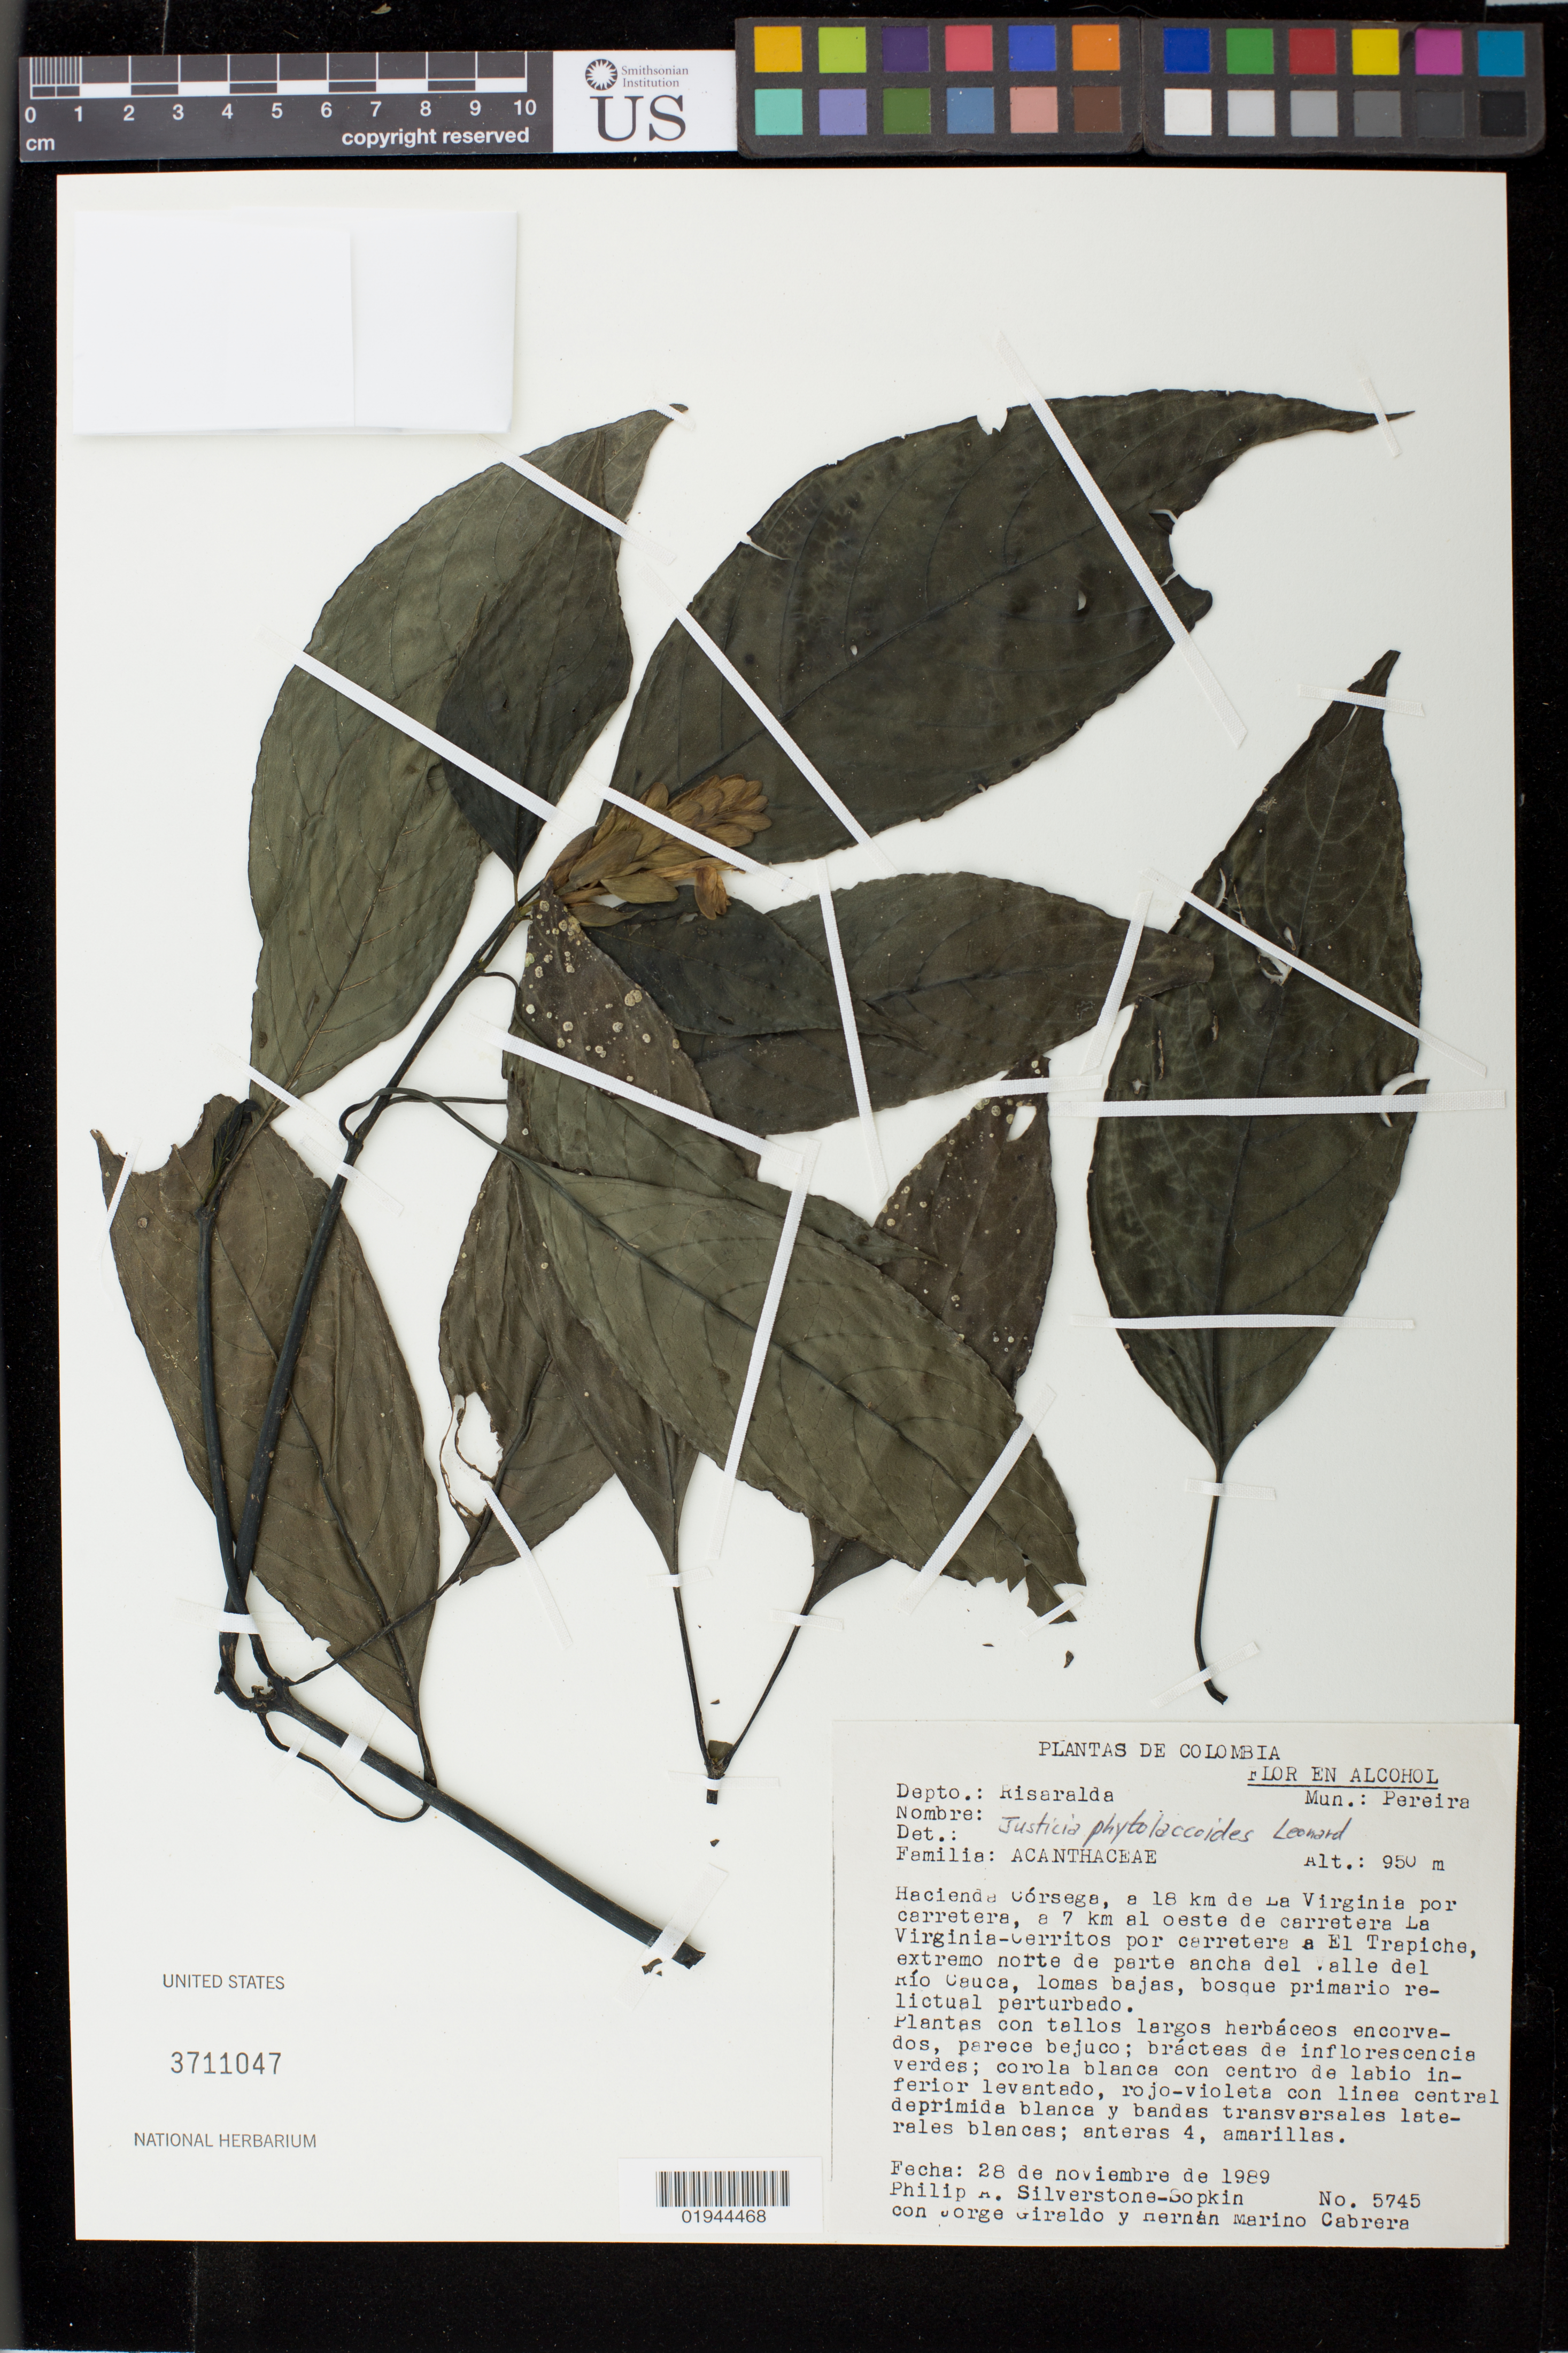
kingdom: Plantae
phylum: Tracheophyta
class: Magnoliopsida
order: Lamiales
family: Acanthaceae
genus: Justicia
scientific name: Justicia phytolaccoides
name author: Leonard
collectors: P. A. Silverstone-Sopkin, J. Giraldo & H. Cabrera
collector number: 5745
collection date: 1989-11-28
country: Colombia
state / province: Risaralda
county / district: Pereira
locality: Hacienda Corsega, a 18 km de La Virginia por carretera, a 7 km al oeste de carretera La Virginia-Cerritos por carretera a El Trapiche, extremo norte de parte ancha del Valle del Rio Cauca.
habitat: Lomas bajas, bosque primario relictual perturbado.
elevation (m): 950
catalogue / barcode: US 3711047